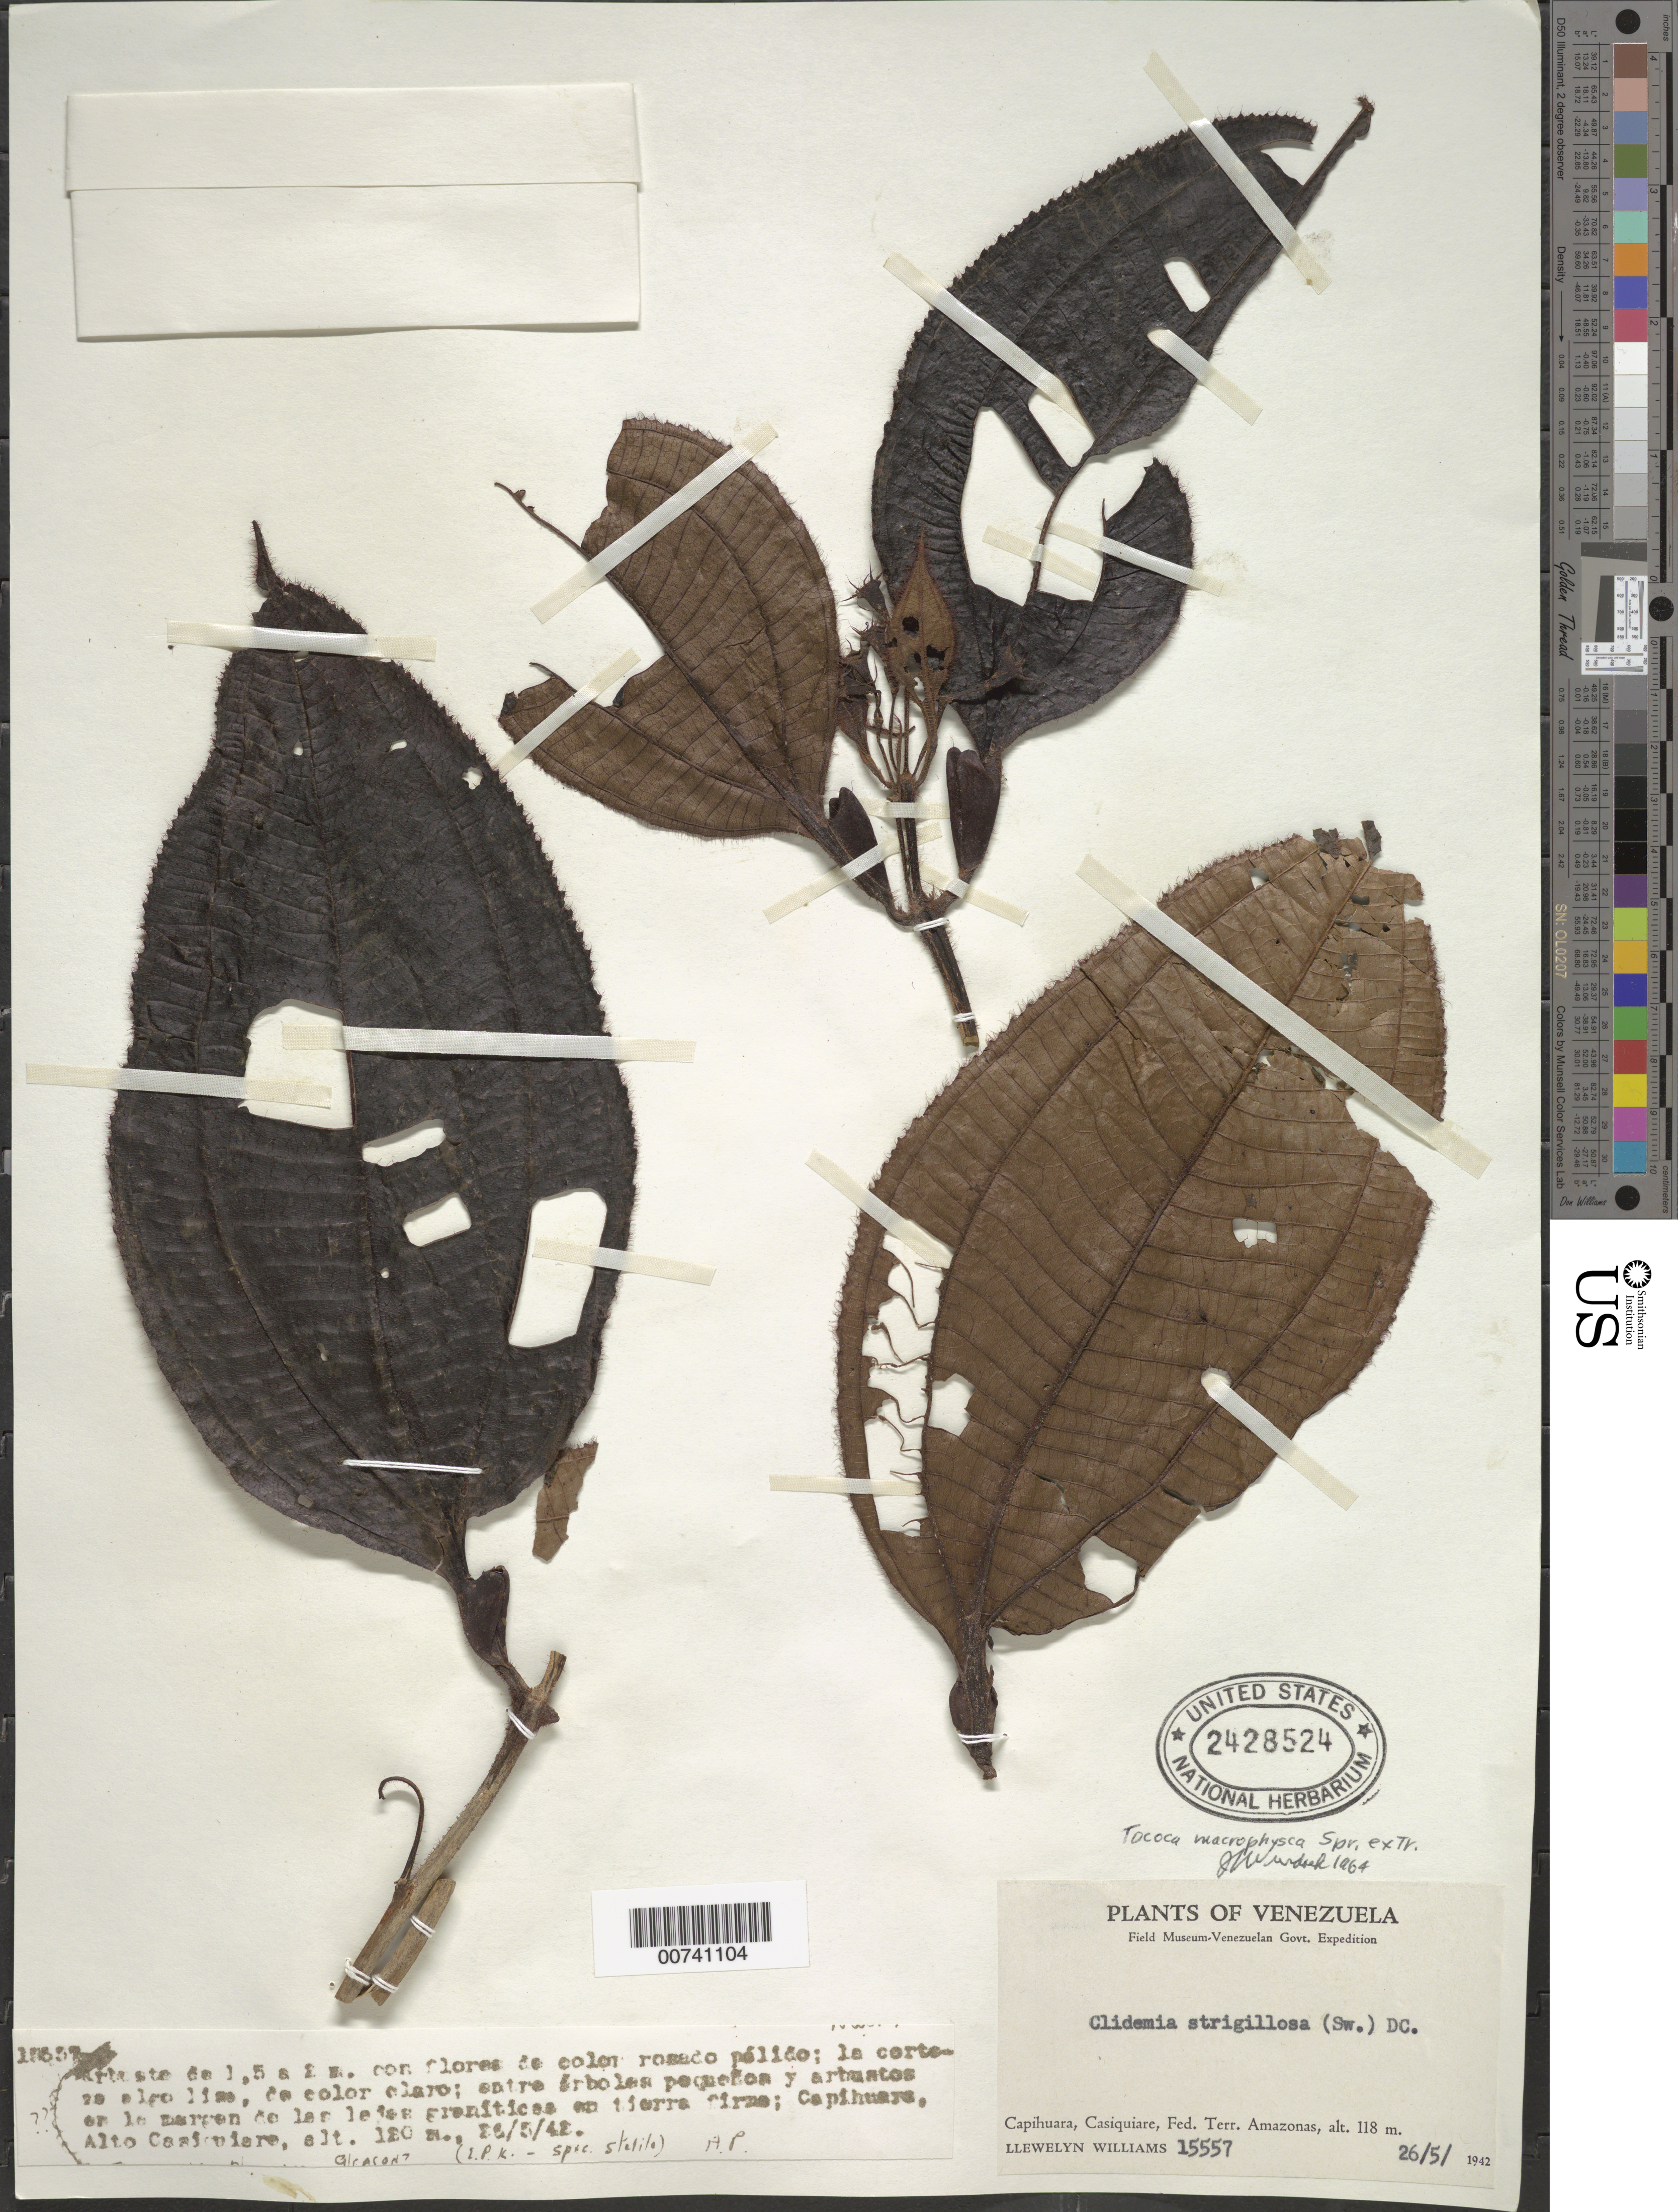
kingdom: Plantae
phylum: Tracheophyta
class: Magnoliopsida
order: Myrtales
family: Melastomataceae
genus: Tococa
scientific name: Tococa macrophysca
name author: Spruce ex Triana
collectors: Ll. Williams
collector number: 15557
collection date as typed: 26-May-42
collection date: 1942-05-26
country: Venezuela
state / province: Amazonas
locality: Capihuara, Alto Casiquiare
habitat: Entre arboles pequenos y arbustos en la margen de las lajas graníticas en tierre firme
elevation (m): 118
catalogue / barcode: US 2428524